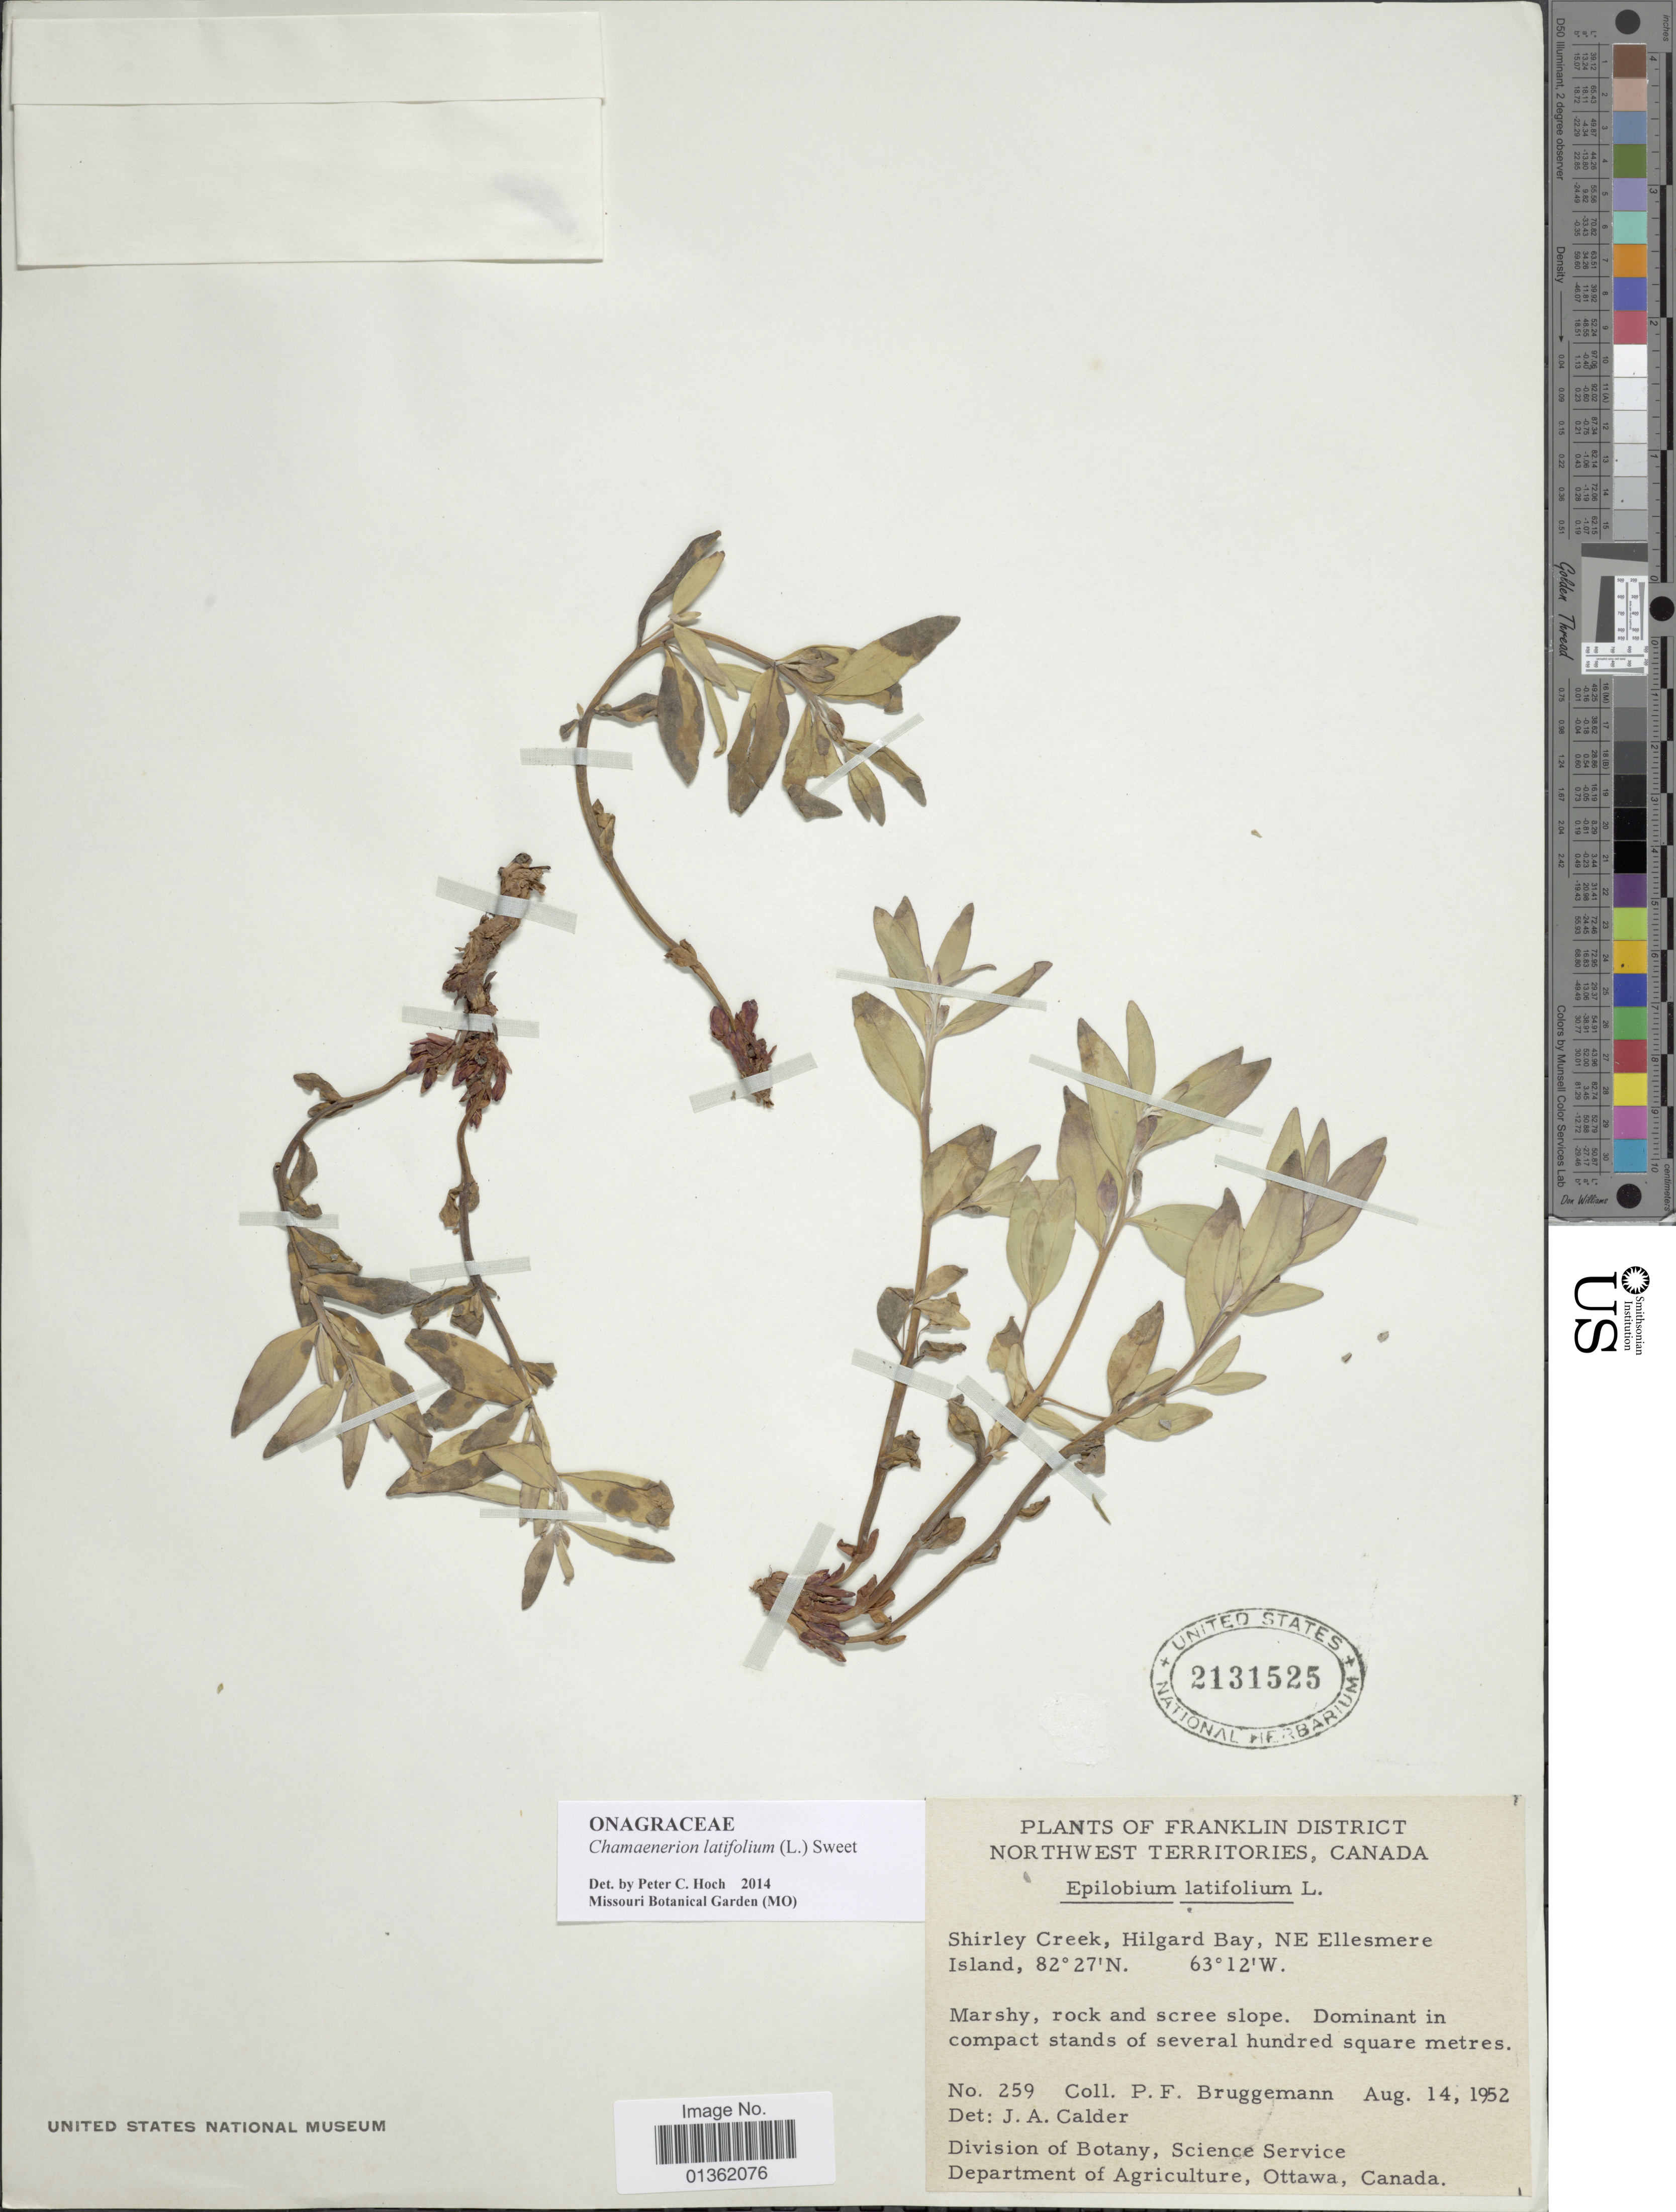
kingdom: Plantae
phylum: Tracheophyta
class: Magnoliopsida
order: Myrtales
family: Onagraceae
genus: Chamaenerion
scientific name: Chamaenerion latifolium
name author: (L.) Th. Fr. & Lange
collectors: P. Bruggemann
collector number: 259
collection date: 1952-08-14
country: Canada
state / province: Northwest Territories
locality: Franklin District. Shirley Creek, Hilgard Bay, NE Ellesmere Island.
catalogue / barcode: US 2131525